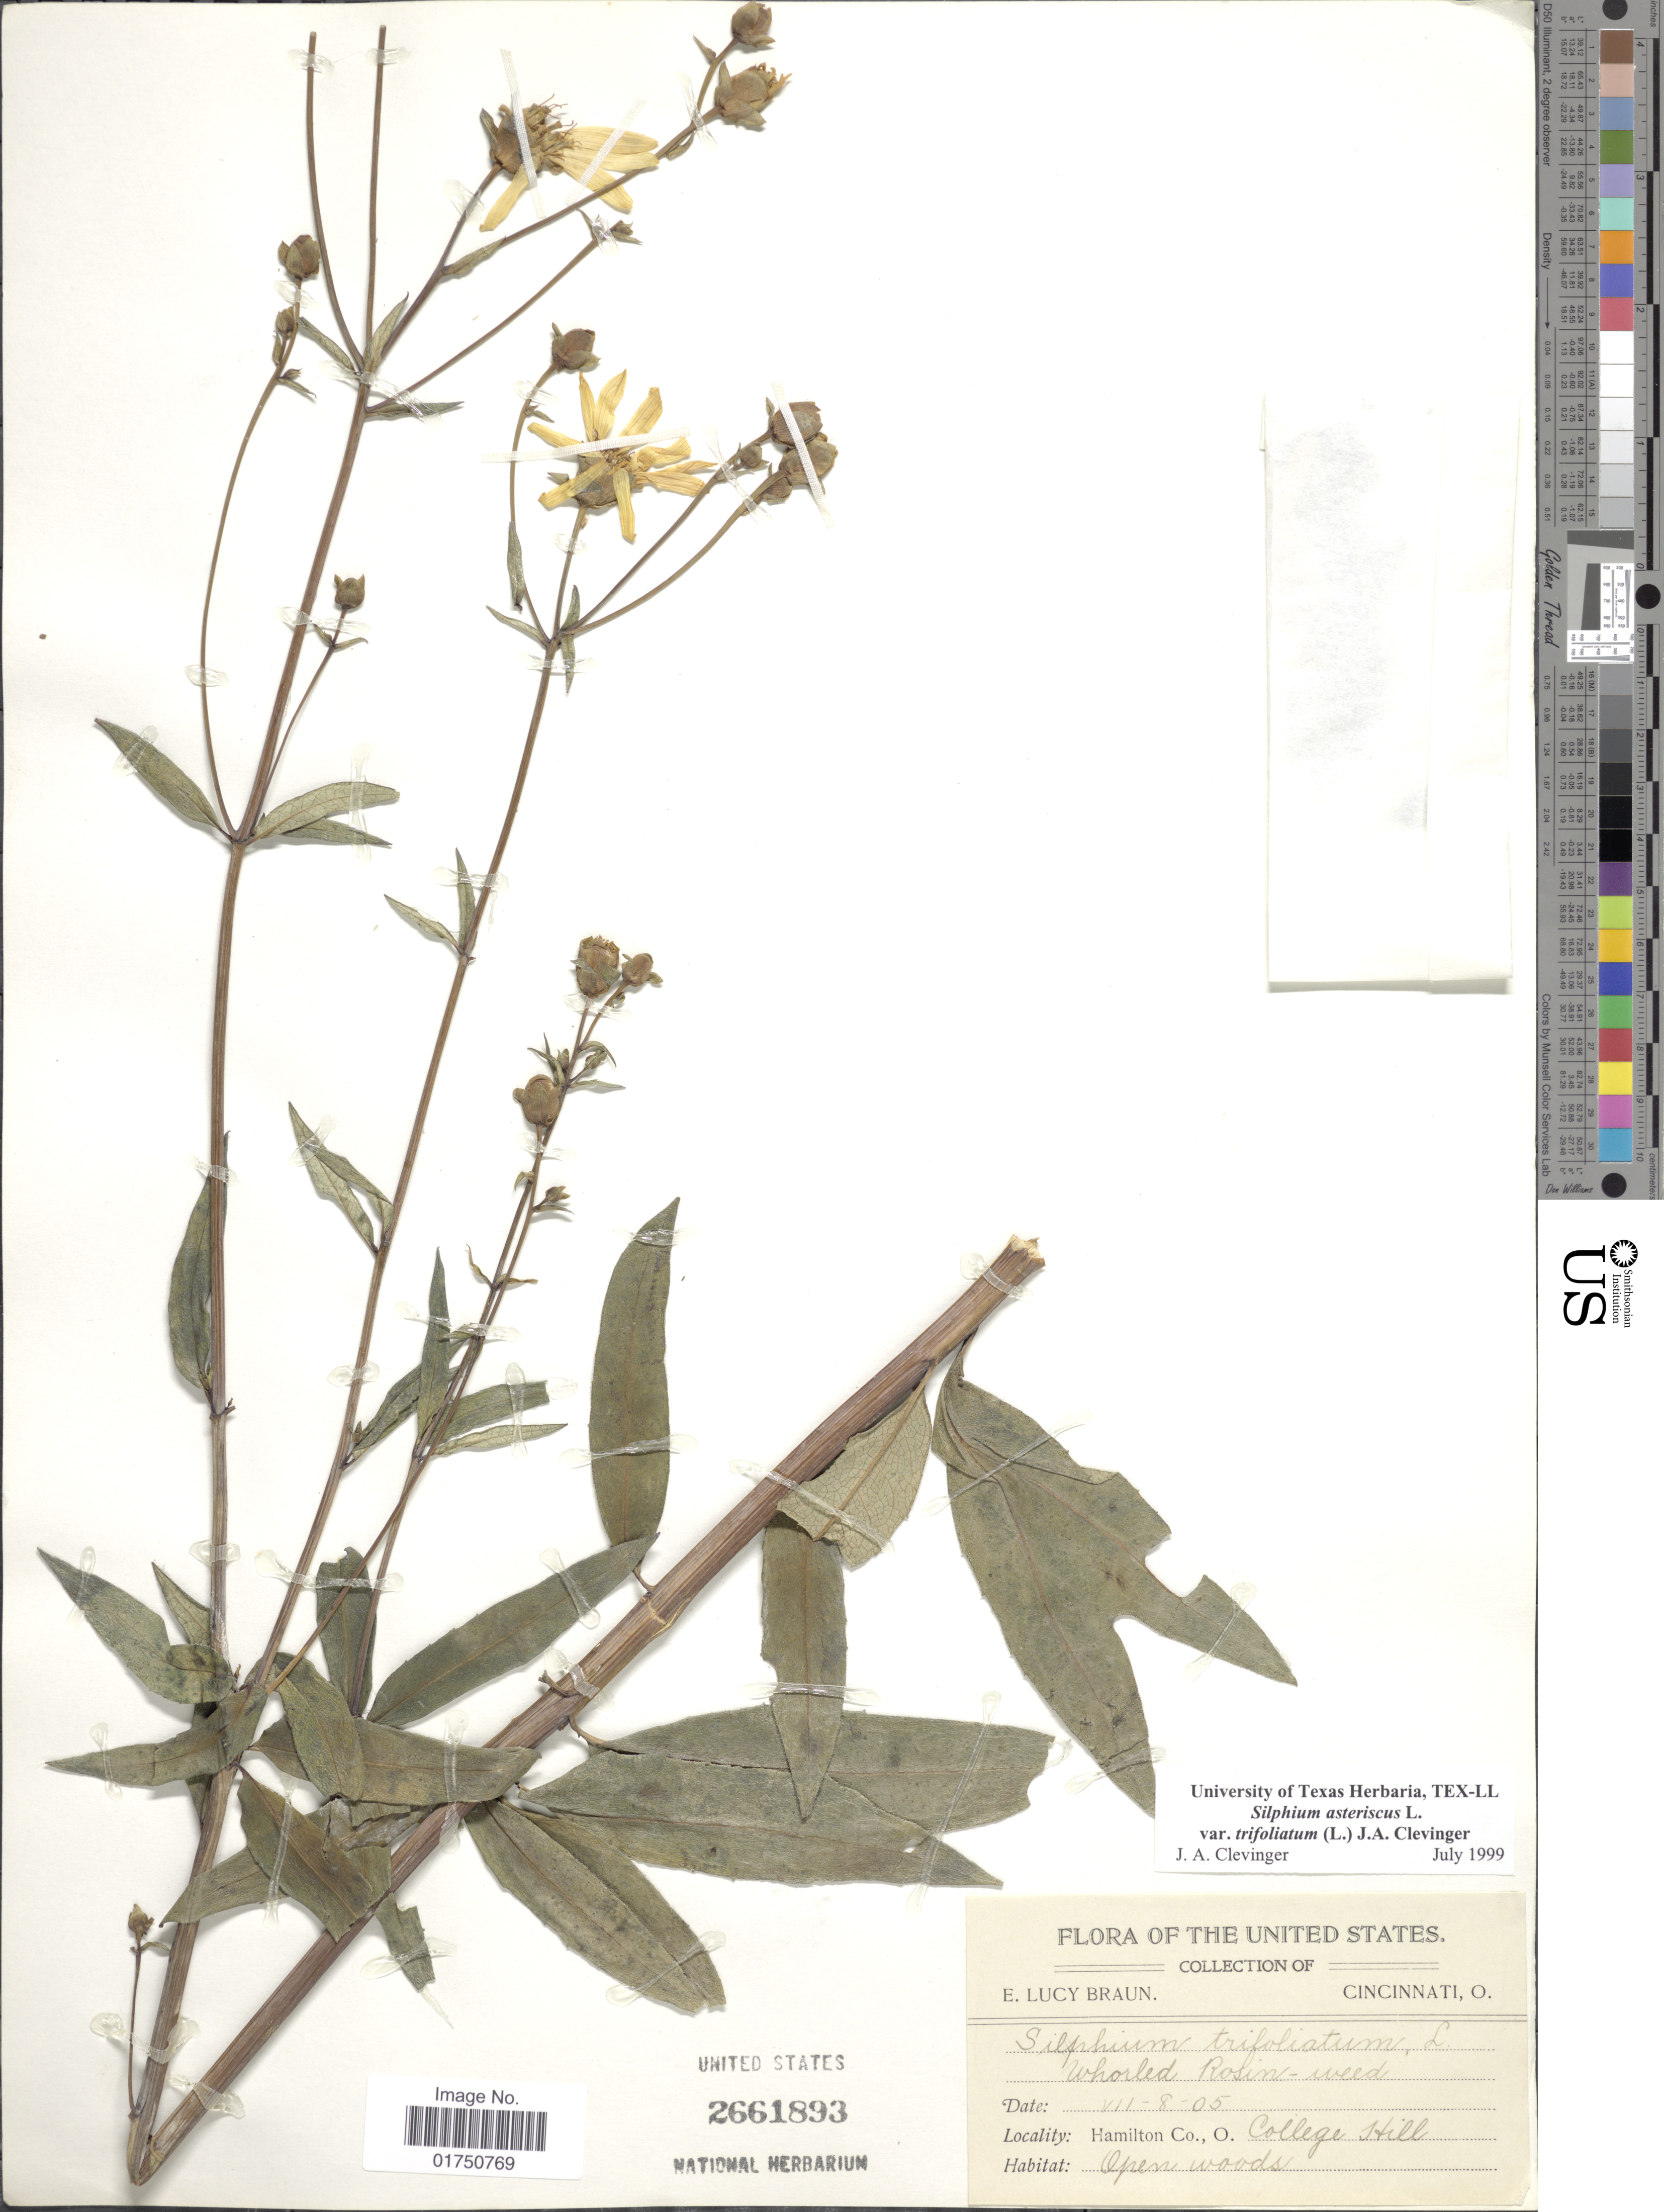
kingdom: Plantae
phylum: Tracheophyta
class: Magnoliopsida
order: Asterales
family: Asteraceae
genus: Silphium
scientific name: Silphium asteriscus var. trifoliatum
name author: (L.) Clevinger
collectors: E. L. Braun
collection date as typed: Transcribed d/m/y: 8/7/05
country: United States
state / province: Ohio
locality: Hamilton Co., O. College Hill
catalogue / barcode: US 2661893